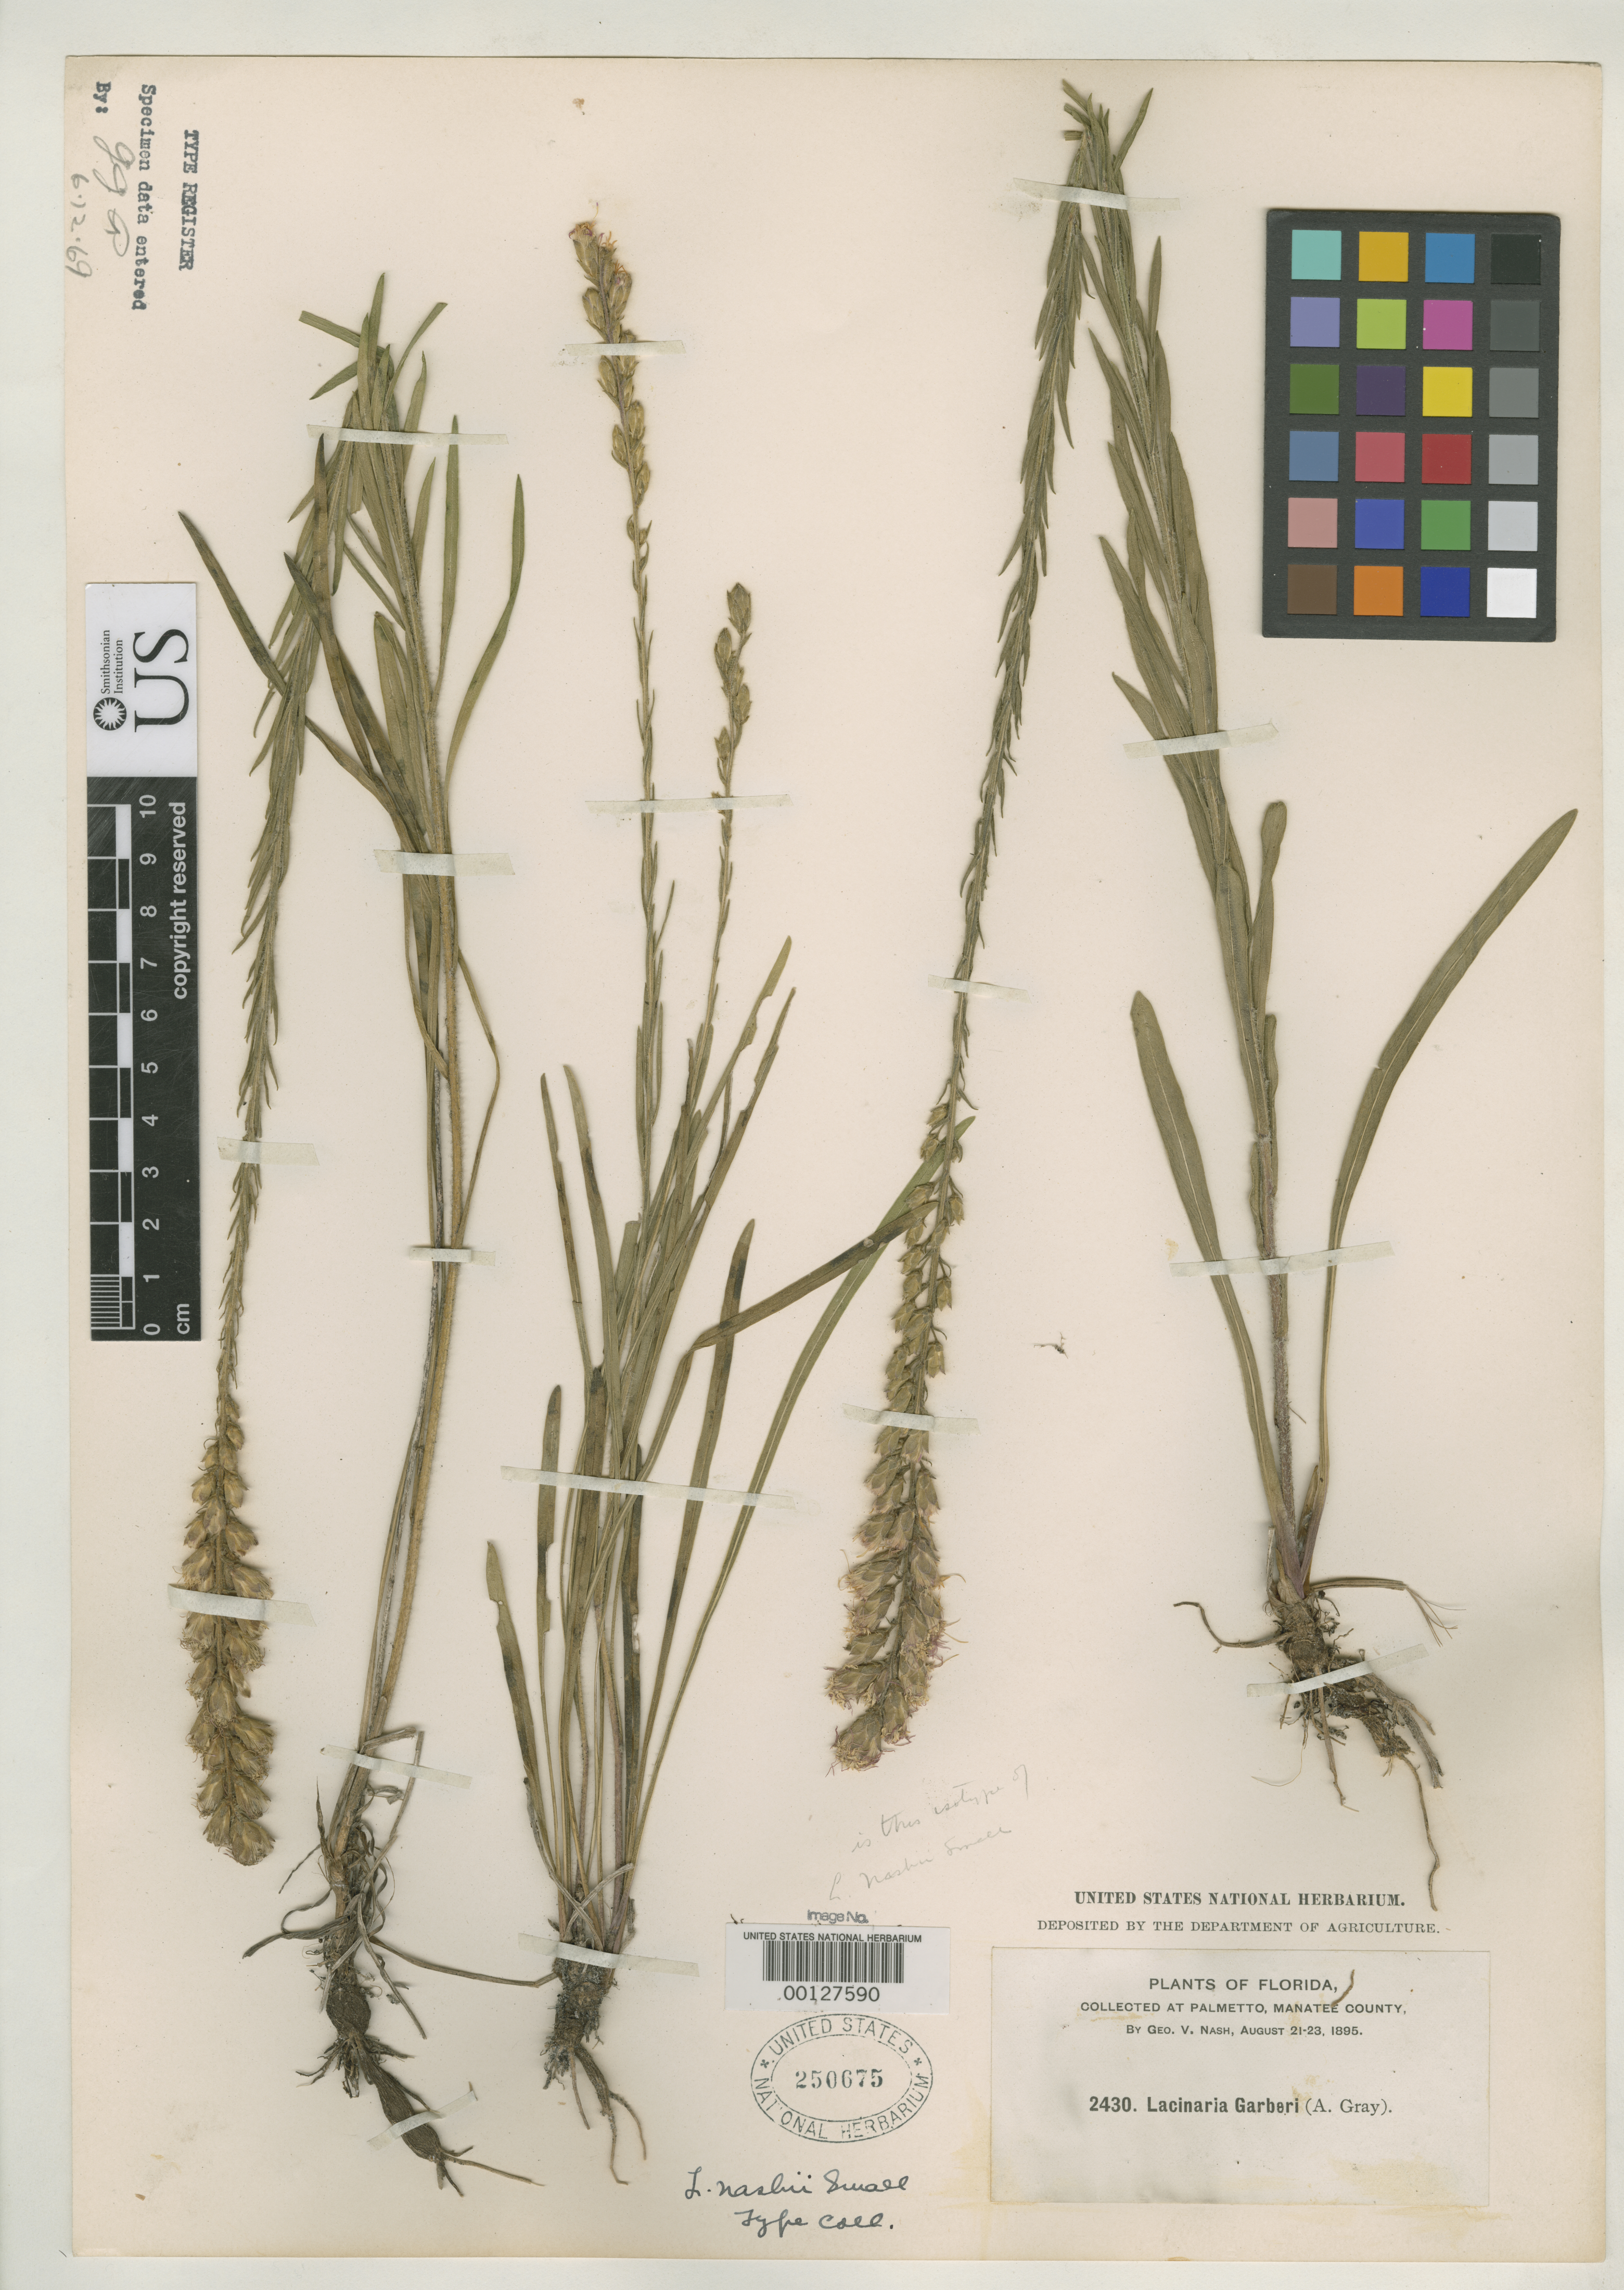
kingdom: Plantae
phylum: Tracheophyta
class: Magnoliopsida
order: Asterales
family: Asteraceae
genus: Lacinaria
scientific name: Lacinaria nashii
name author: Small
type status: Isotype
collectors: G. V. Nash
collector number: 2430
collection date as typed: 21 Aug 1895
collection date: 1895-08-21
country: United States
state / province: Florida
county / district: Manatee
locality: Palmetto.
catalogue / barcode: US 250675